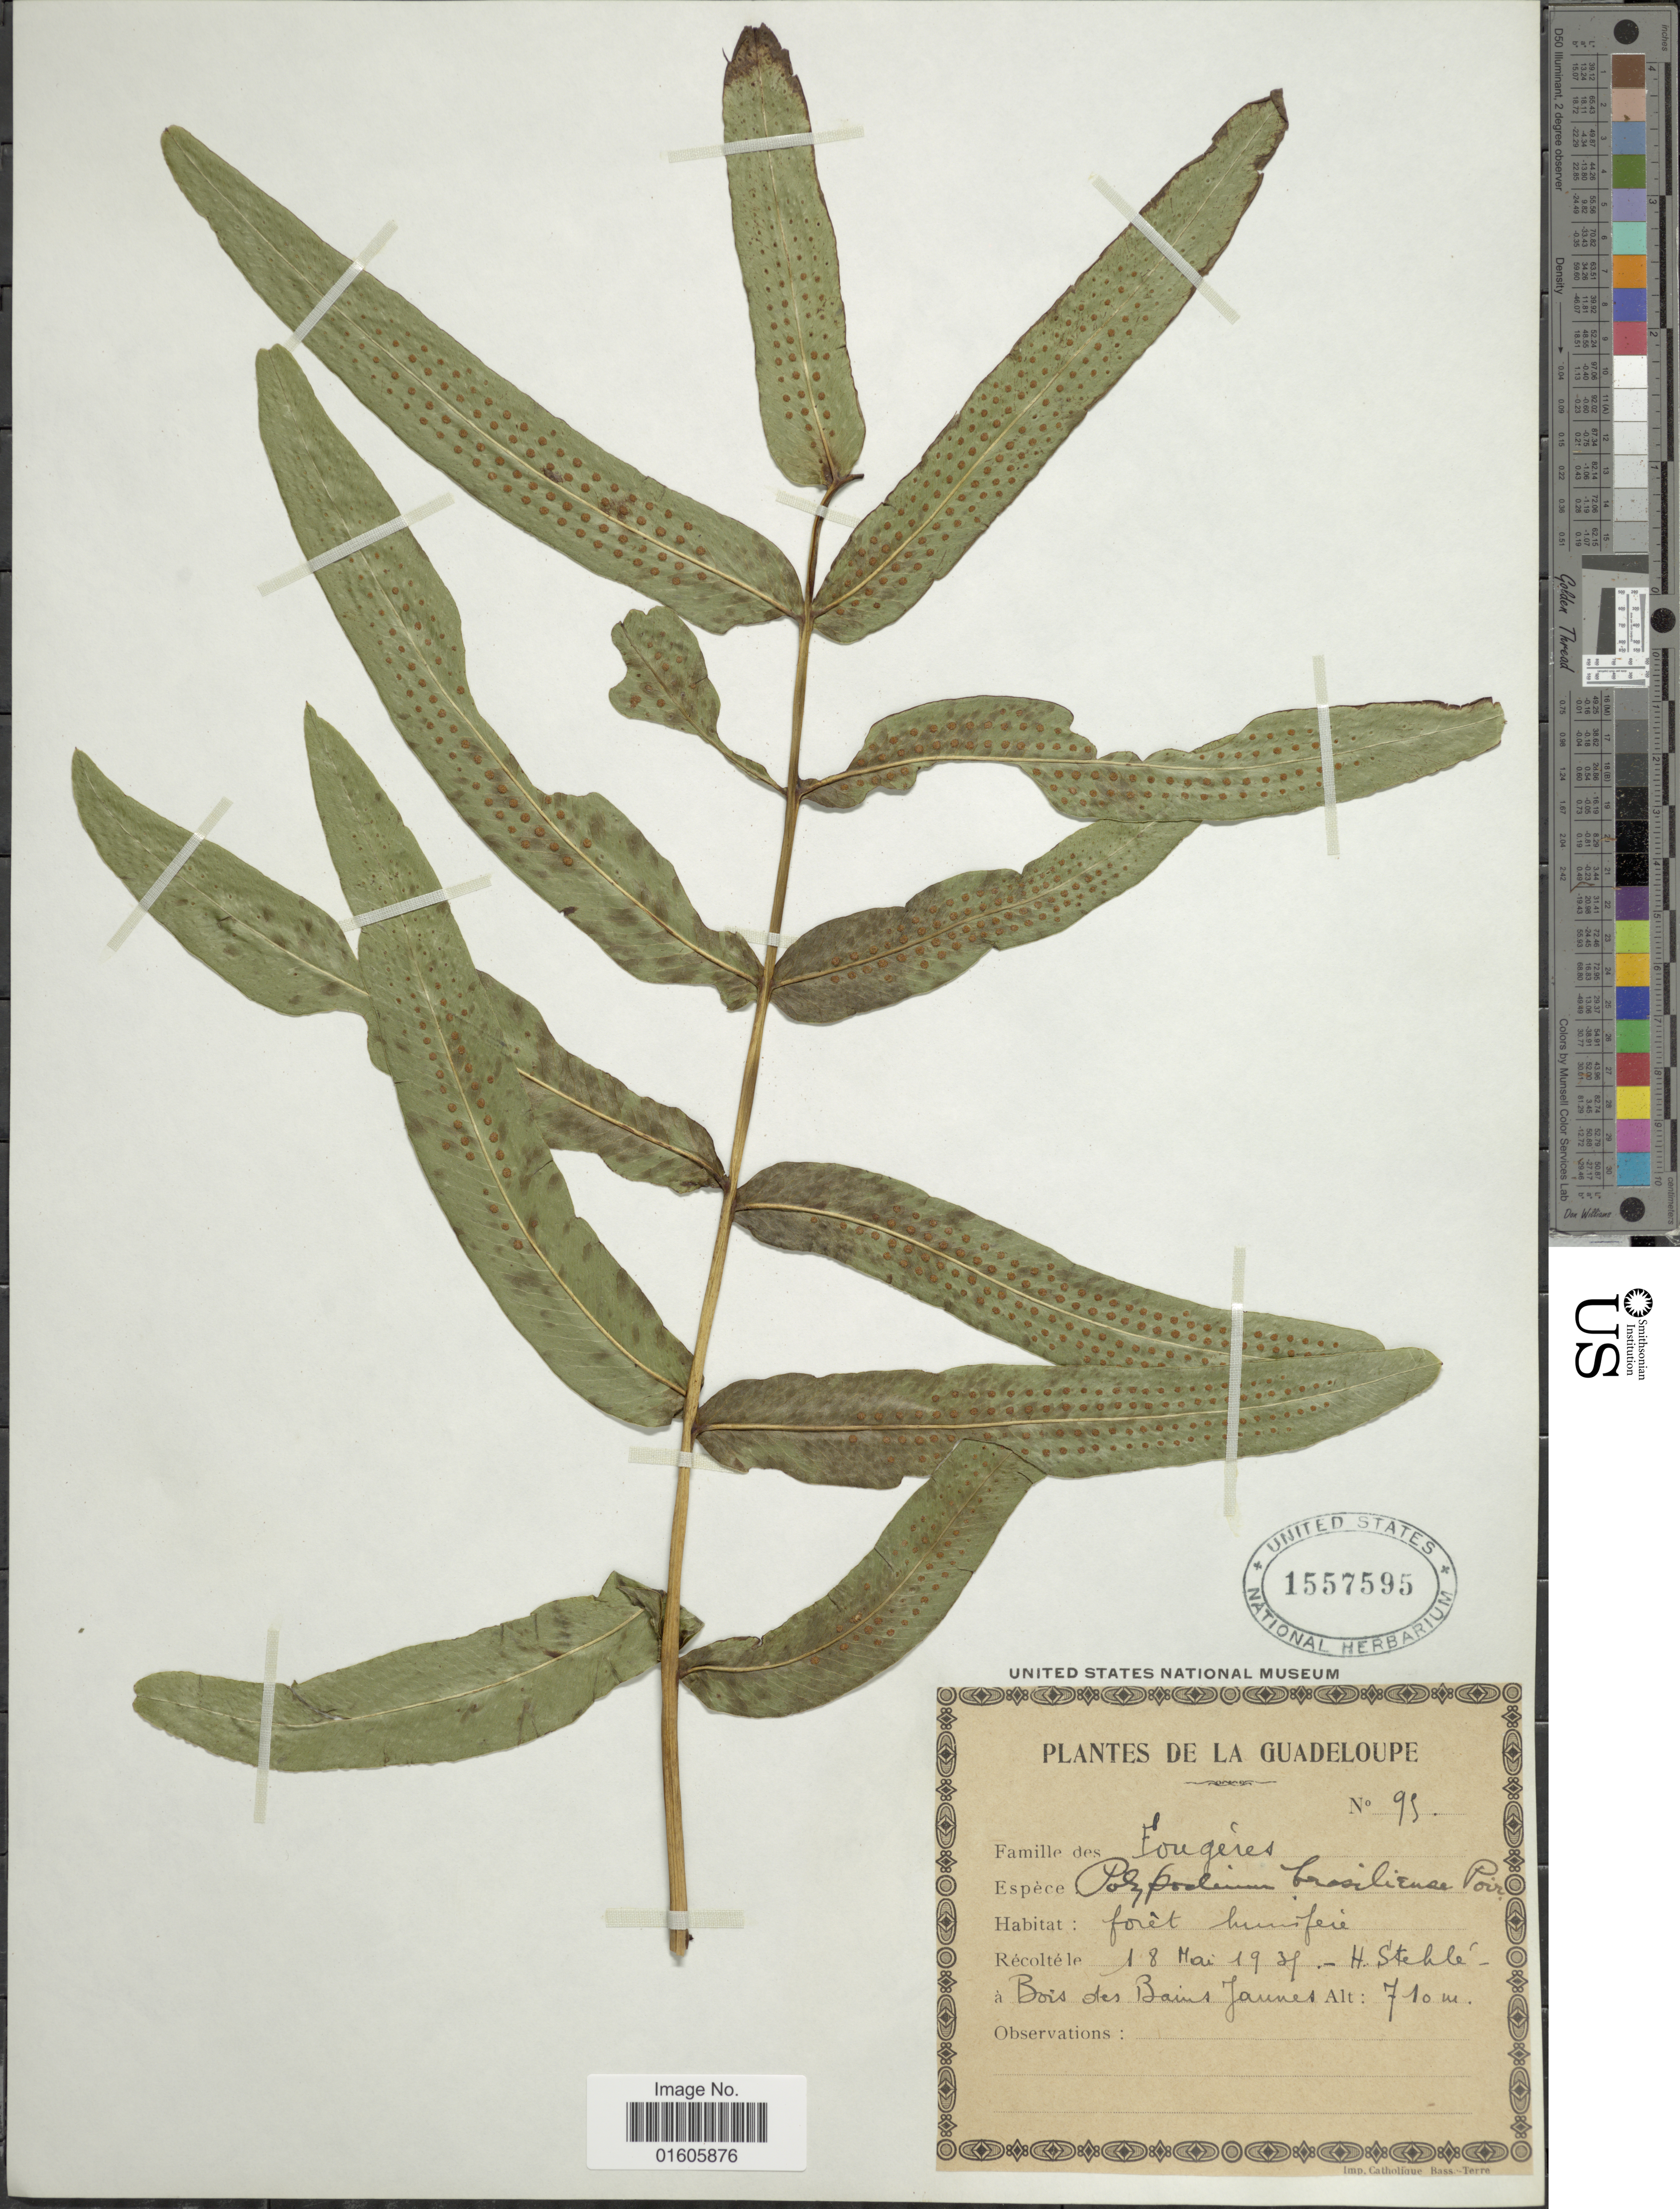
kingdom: Plantae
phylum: Tracheophyta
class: Polypodiopsida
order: Polypodiales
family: Polypodiaceae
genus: Serpocaulon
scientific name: Serpocaulon triseriale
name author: (Sw.) A.R. Sm.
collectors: H. Stehlé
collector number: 95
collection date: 1931-05-18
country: Guadeloupe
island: Leeward Is.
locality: Bois des Bains Jaunes.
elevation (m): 710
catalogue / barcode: US 1557595